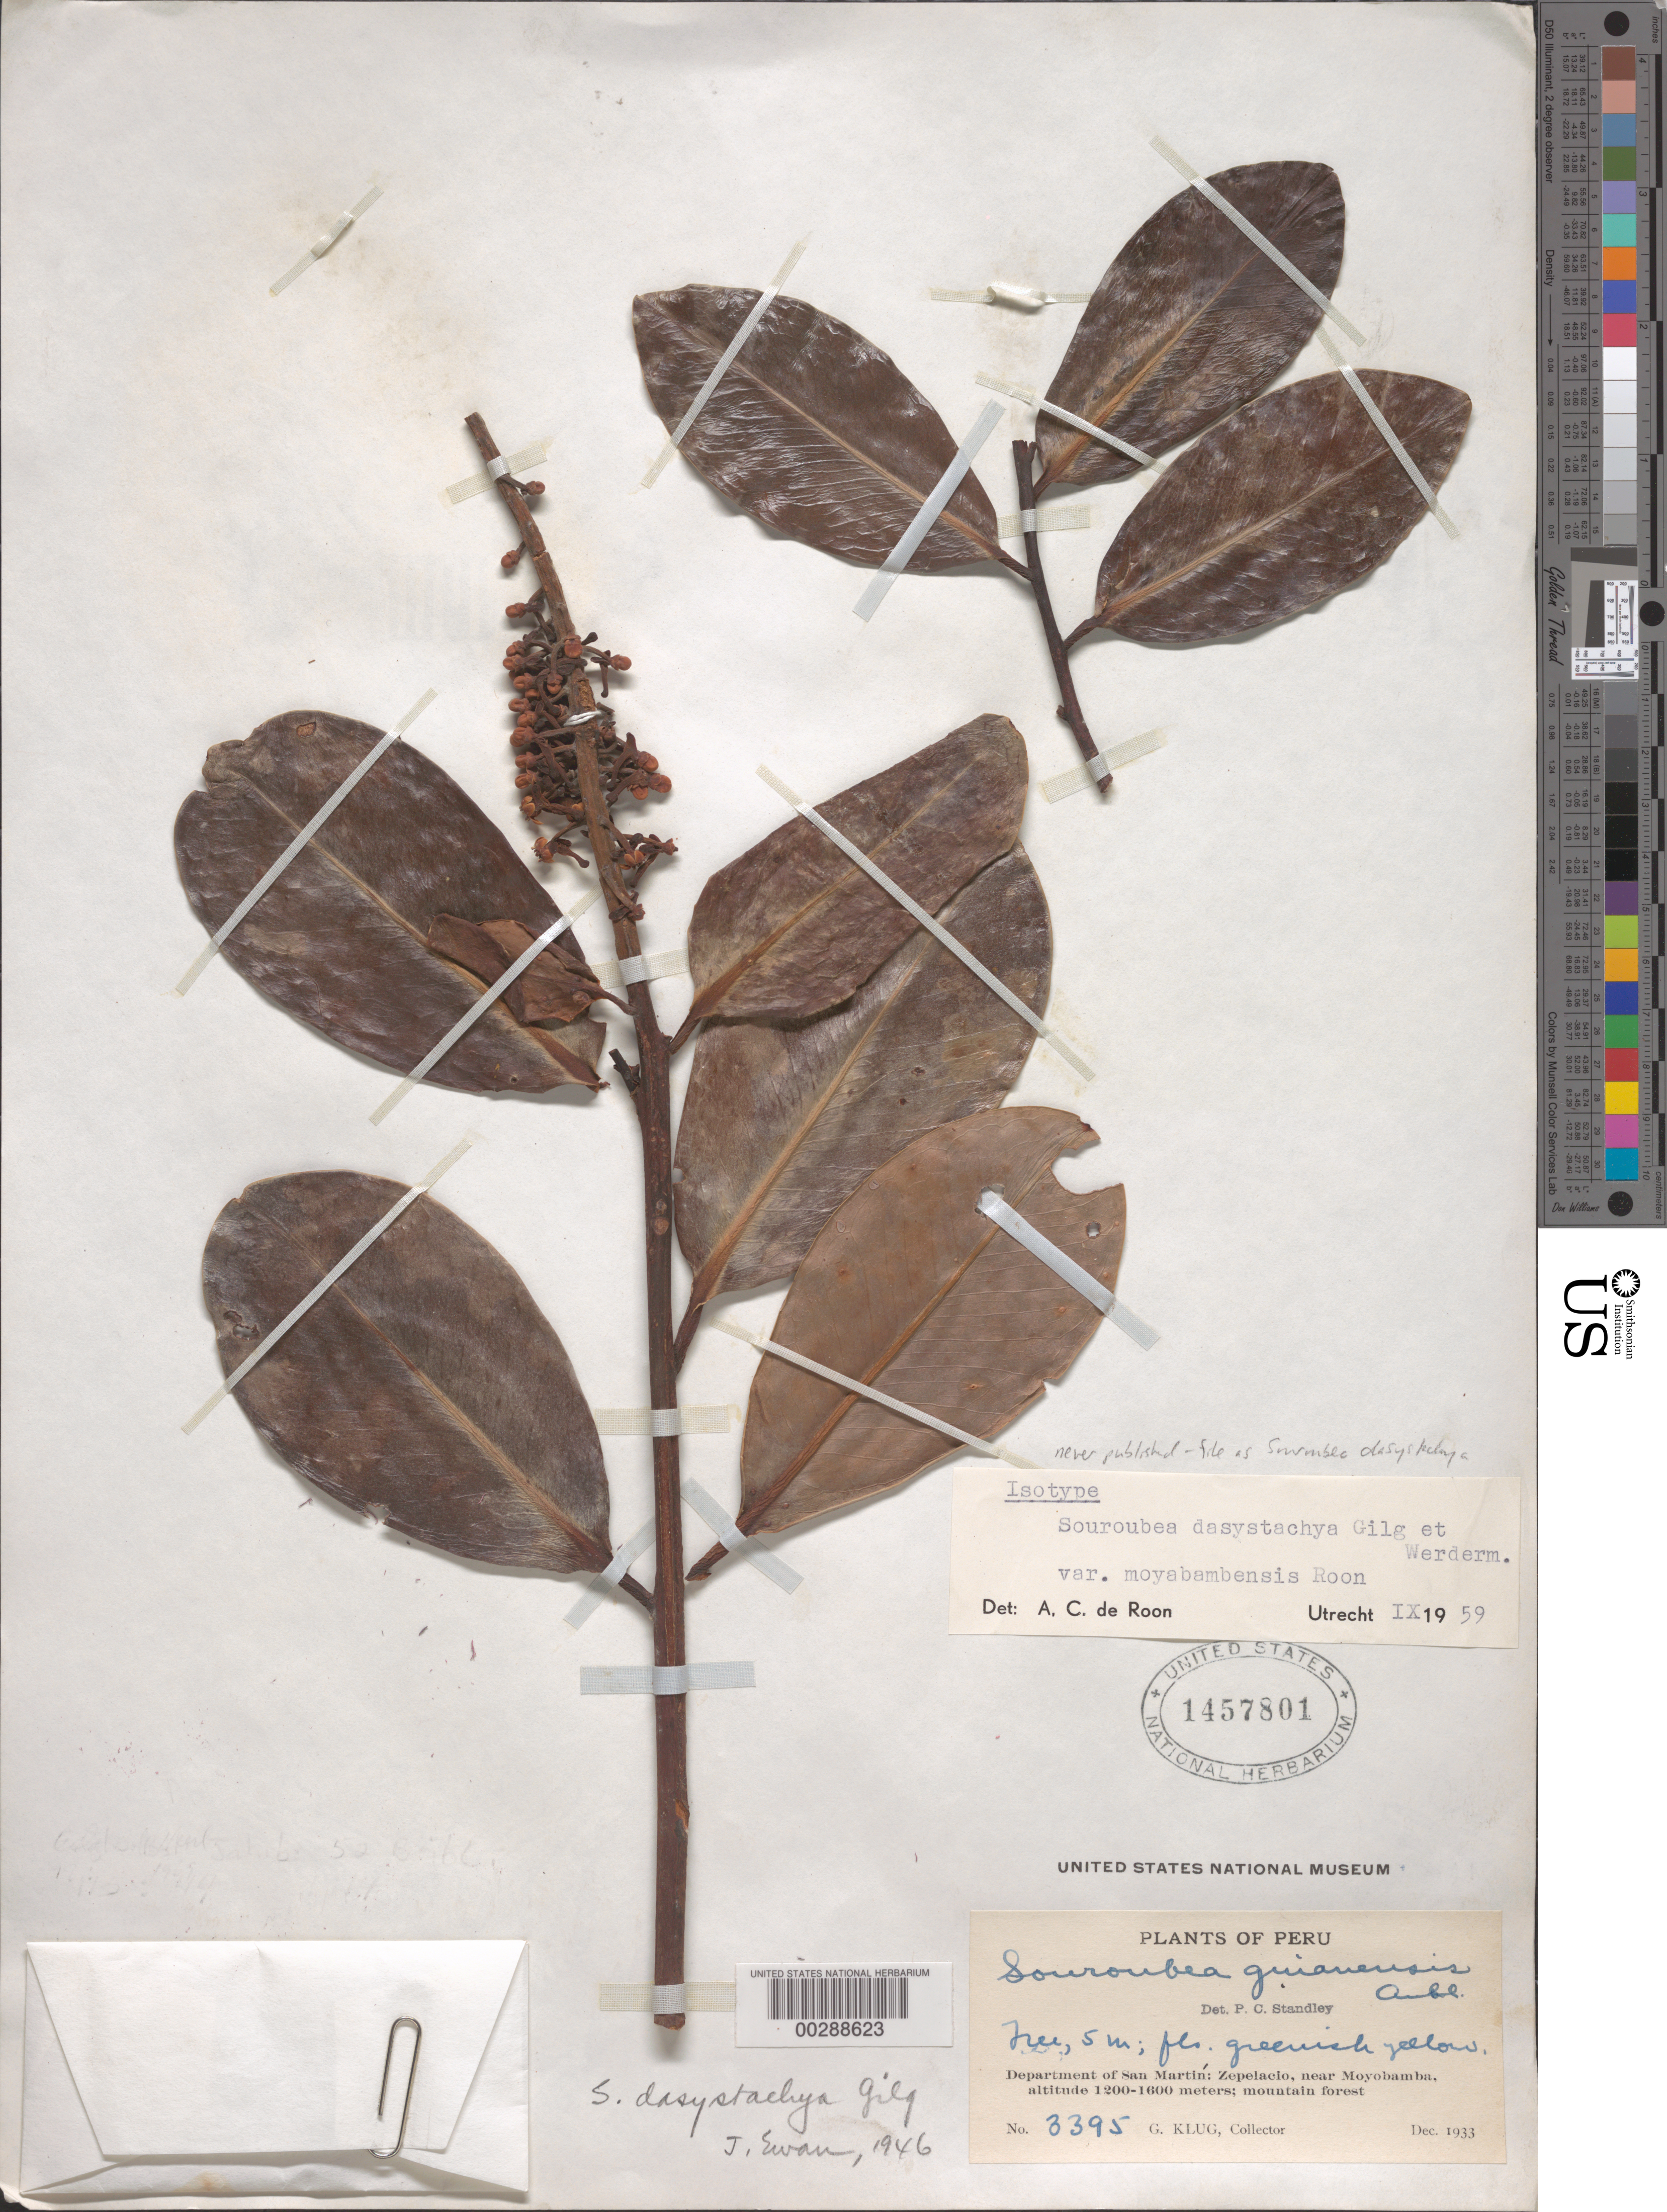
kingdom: Plantae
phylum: Tracheophyta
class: Magnoliopsida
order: Ericales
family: Marcgraviaceae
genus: Souroubea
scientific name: Souroubea dasystachya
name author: Gilg & Werderm.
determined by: de Roon, A. C.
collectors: G. Klug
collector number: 3395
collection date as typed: Dec 1933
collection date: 1933-12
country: Peru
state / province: San Martín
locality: Zepelacio, near Moyobamba, mountain forest.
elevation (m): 1200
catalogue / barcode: US 1457801